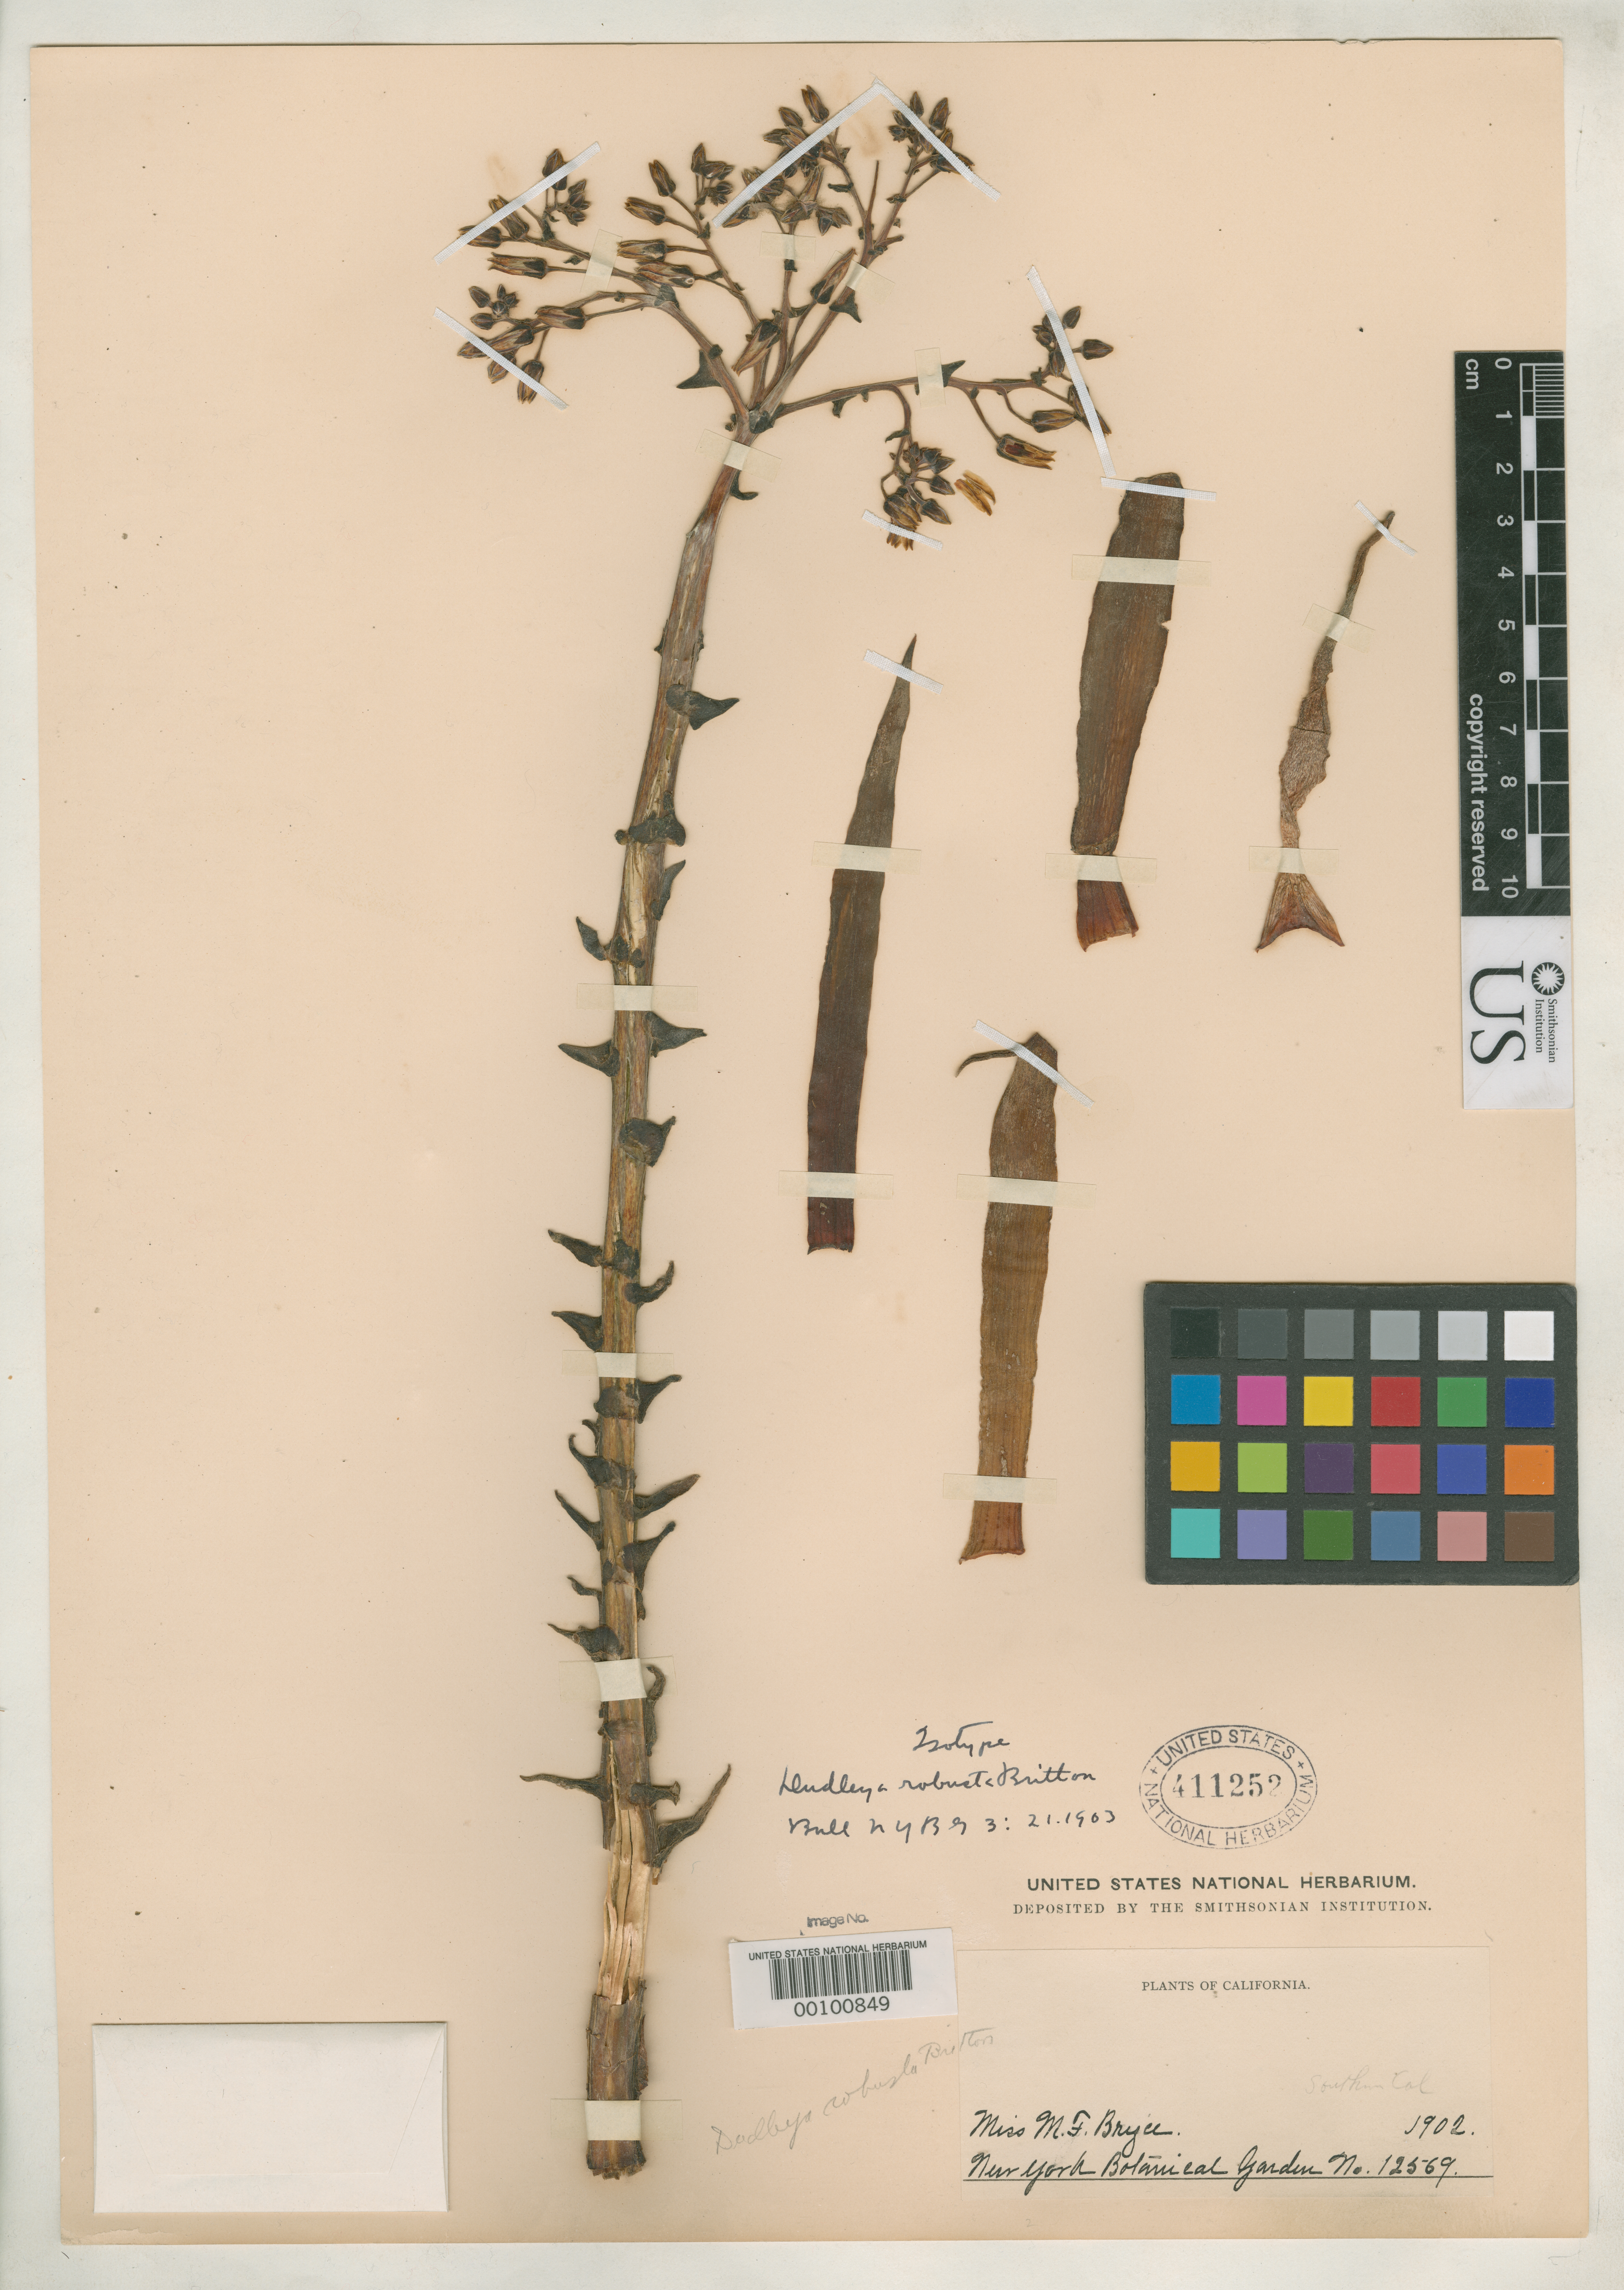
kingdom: Plantae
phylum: Tracheophyta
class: Magnoliopsida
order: Saxifragales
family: Crassulaceae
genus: Dudleya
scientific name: Dudleya robusta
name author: Britton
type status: Isotype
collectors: M. Bryce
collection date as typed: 1902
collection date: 1902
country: United States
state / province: California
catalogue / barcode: US 411252